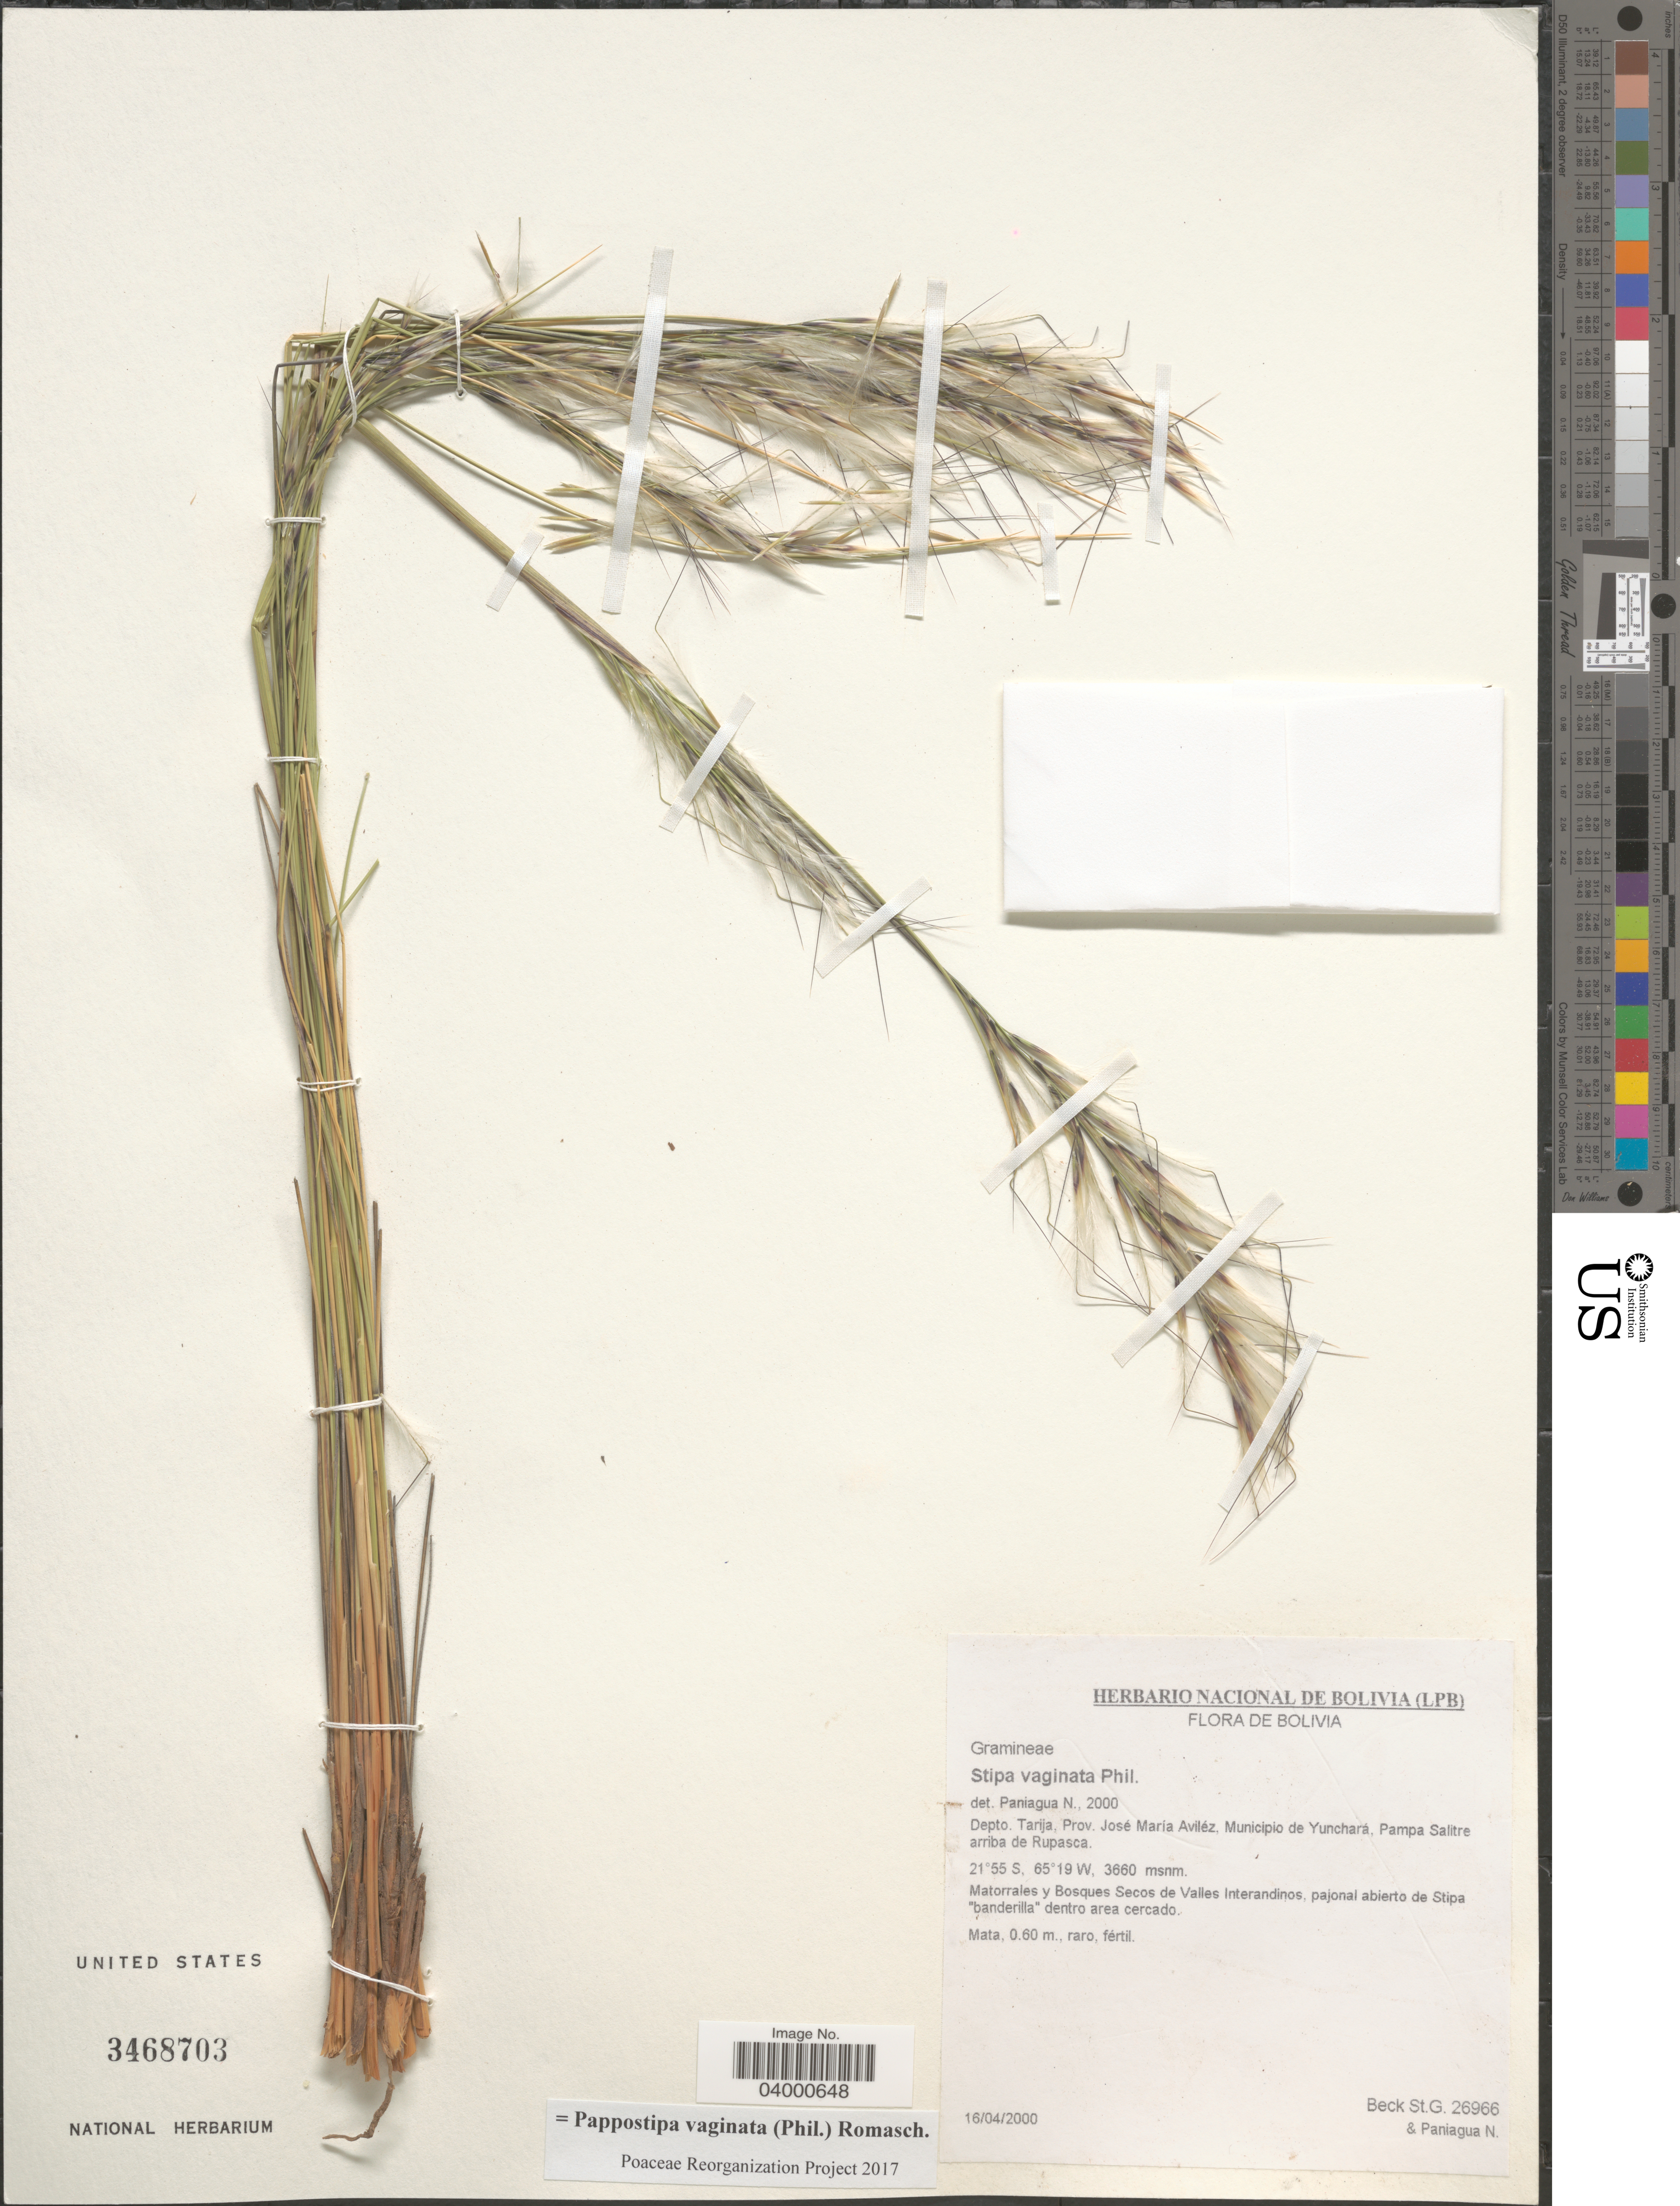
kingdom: Plantae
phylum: Tracheophyta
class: Liliopsida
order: Poales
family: Poaceae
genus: Pappostipa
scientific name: Pappostipa vaginata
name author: (Phil.) Romasch.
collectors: S. G. Beck & N. Paniagua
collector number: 26966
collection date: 2000-04-16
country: Bolivia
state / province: Tarija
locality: Depto. Tarija, Prov. José Maria Aviléz, Municipio de Yunchará, Pampa Salitre arriba de Rupasca.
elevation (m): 3660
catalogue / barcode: US 3468703